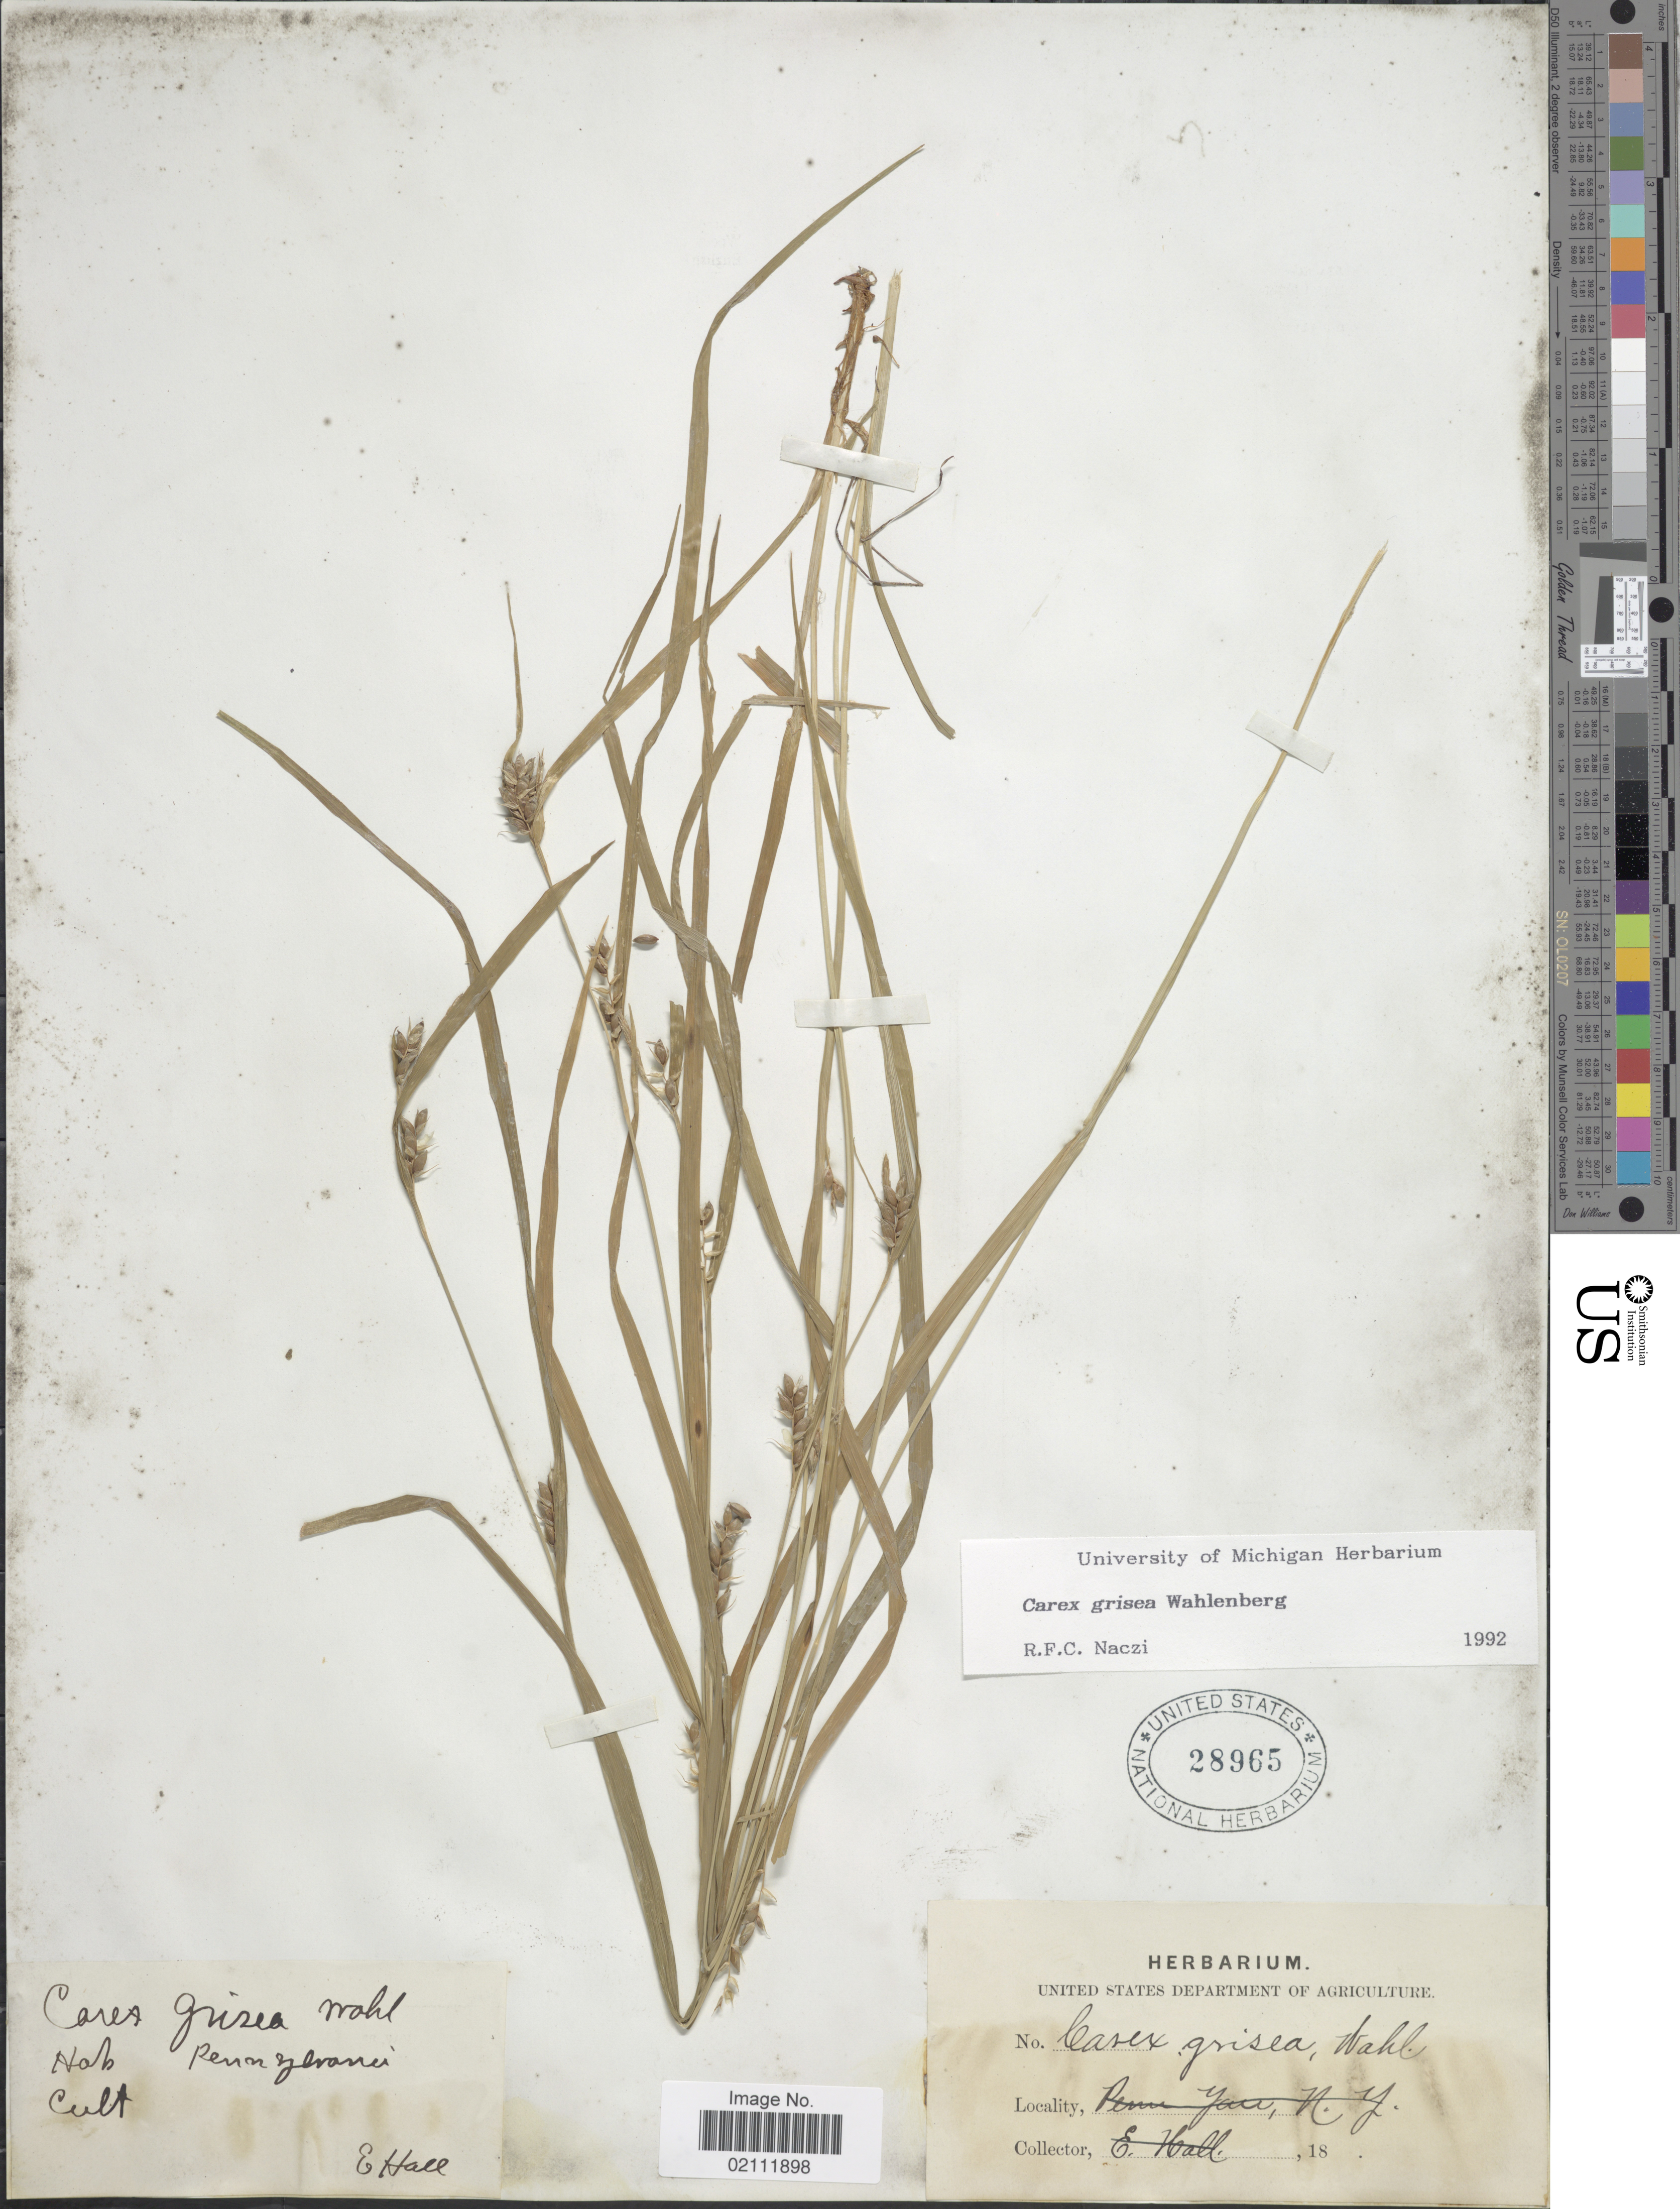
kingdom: Plantae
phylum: Tracheophyta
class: Liliopsida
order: Poales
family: Cyperaceae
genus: Carex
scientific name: Carex grisea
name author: Wahlenb.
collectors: E. Hall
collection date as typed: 18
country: United States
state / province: Pennsylvania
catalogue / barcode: US 28965